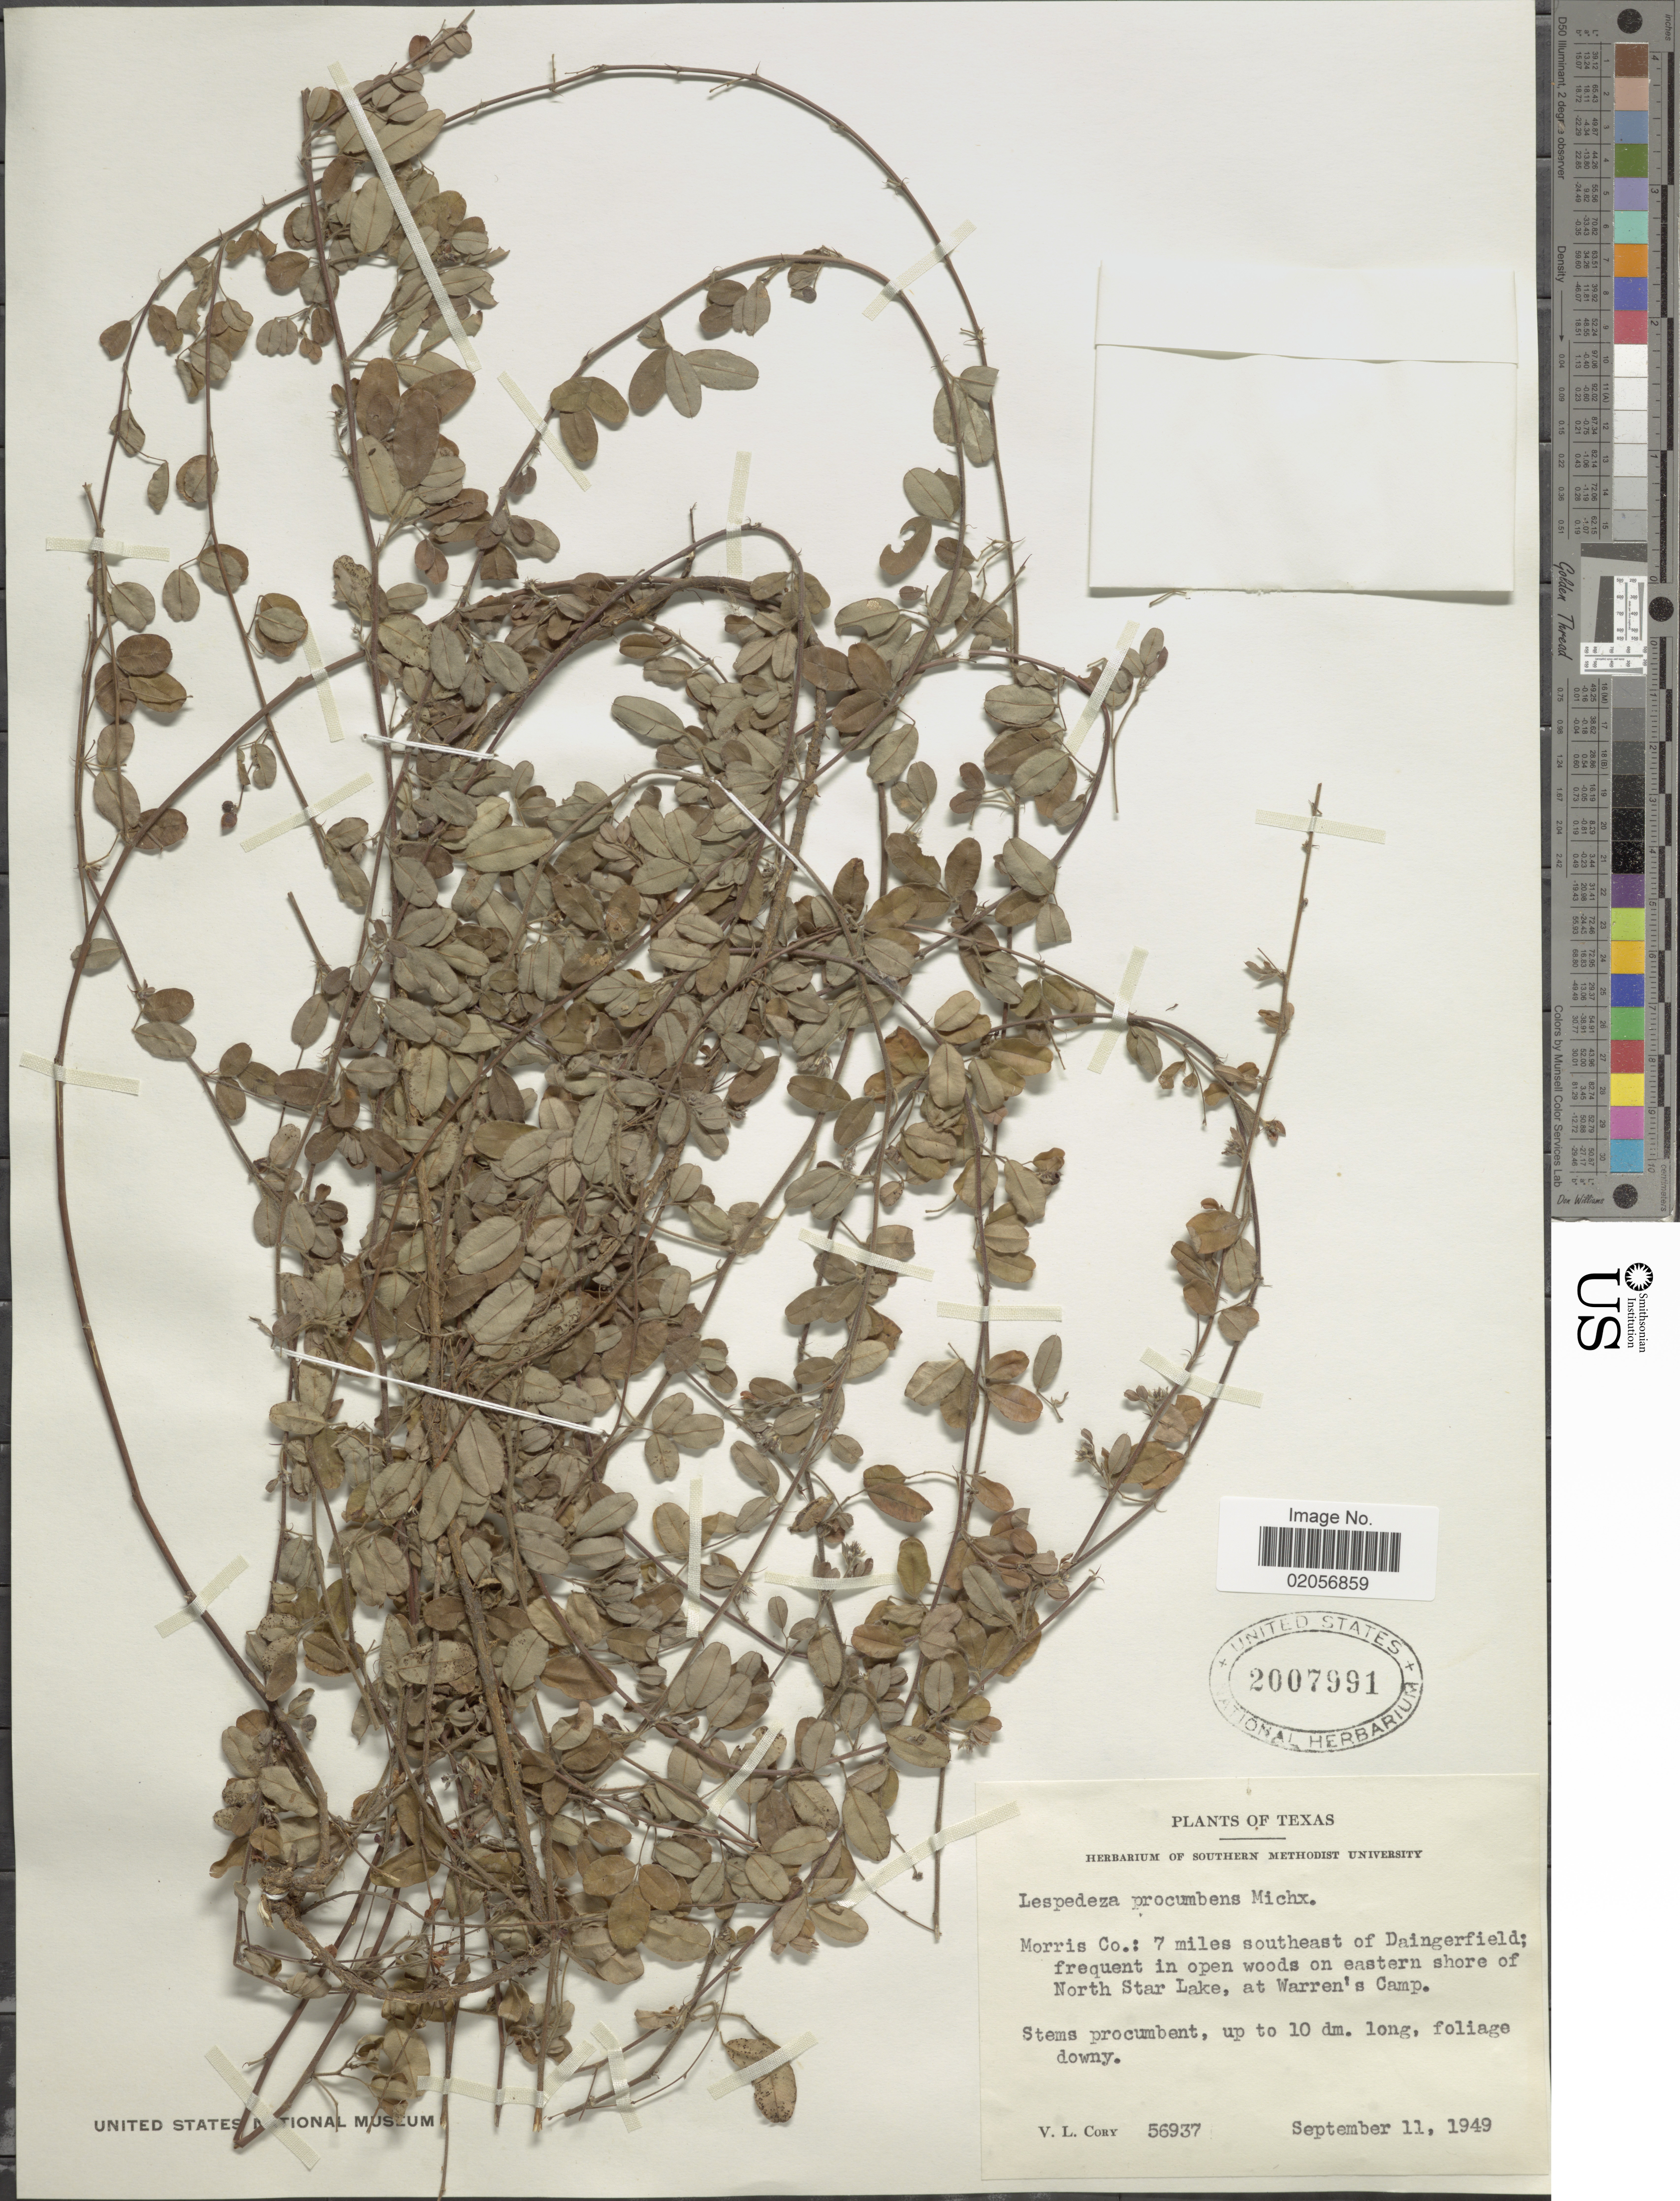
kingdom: Plantae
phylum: Tracheophyta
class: Magnoliopsida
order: Fabales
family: Fabaceae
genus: Lespedeza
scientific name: Lespedeza procumbens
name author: Michx.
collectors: V. Cory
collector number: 56937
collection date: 1949-09-11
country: United States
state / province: Texas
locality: Morris Co.: 7 miles southeast of Daingerfield; frequent in open woods on eastern shore of North Star Lake, at Warren's Camp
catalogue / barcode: US 2007991